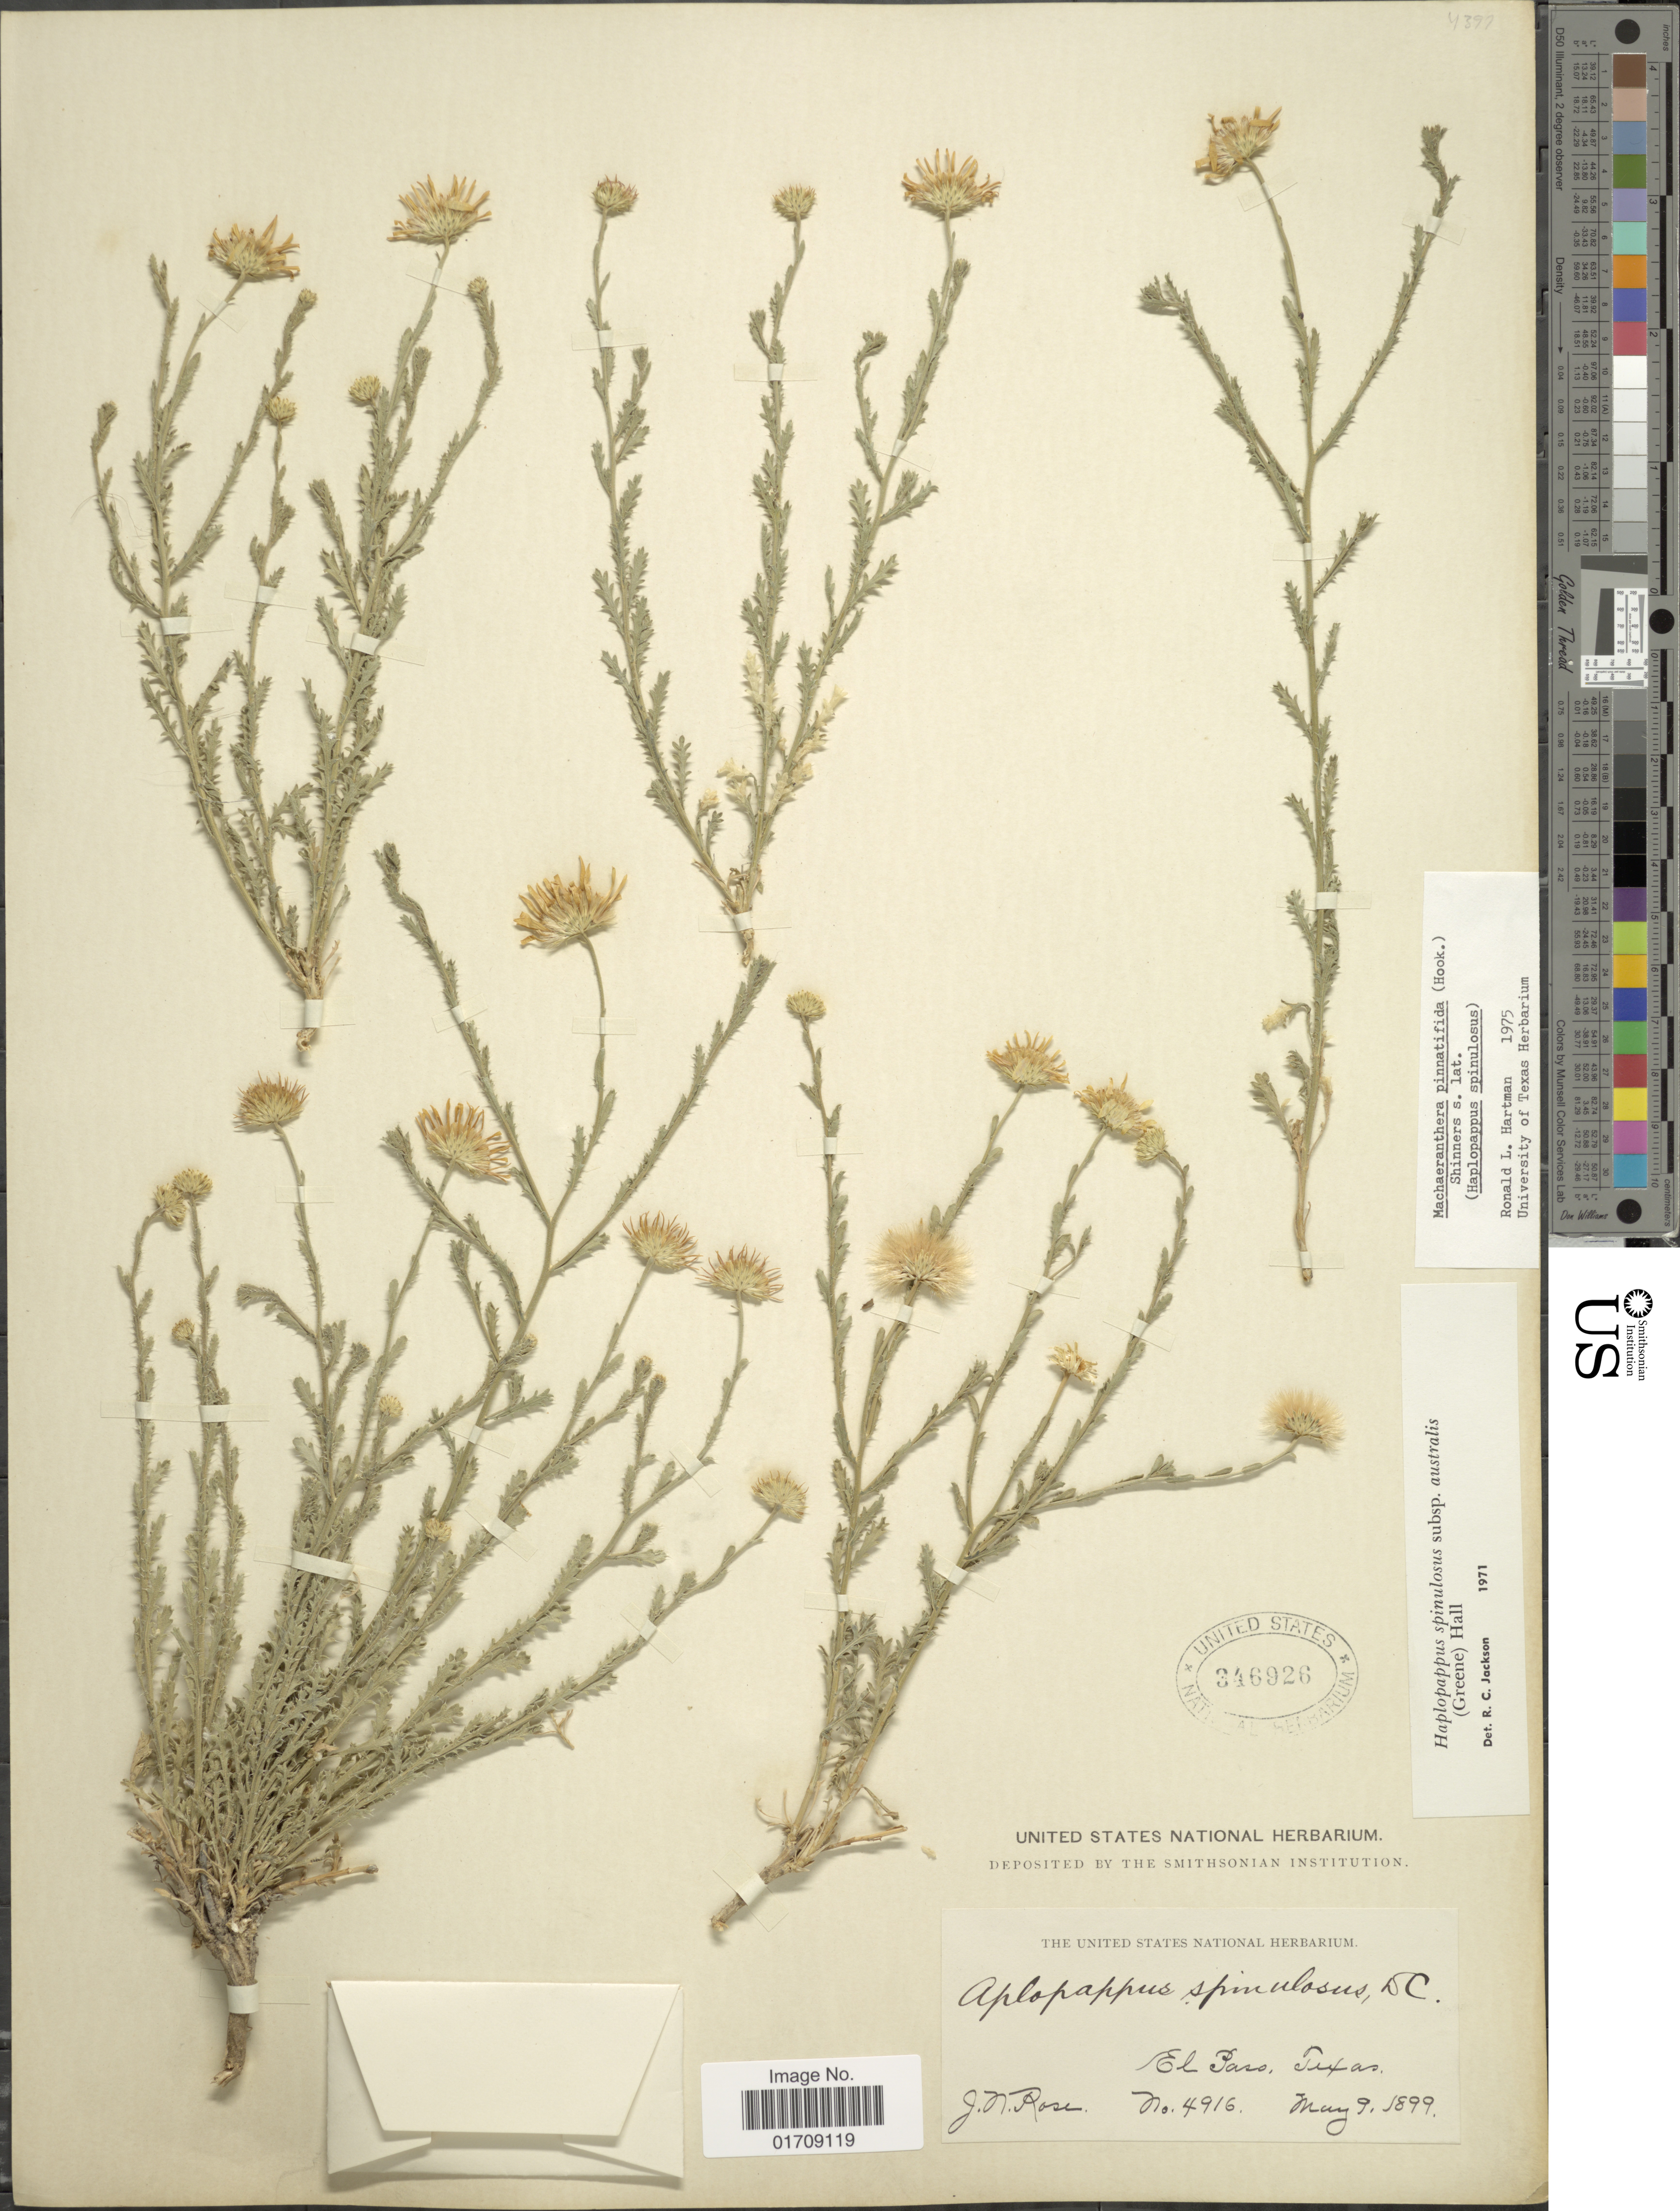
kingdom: Plantae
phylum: Tracheophyta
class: Magnoliopsida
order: Asterales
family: Asteraceae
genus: Machaeranthera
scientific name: Machaeranthera pinnatifida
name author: (Hook.) Shinners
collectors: J. N. Rose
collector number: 4916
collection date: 1899-05-09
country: United States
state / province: Texas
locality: El Paso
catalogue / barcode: US 346926